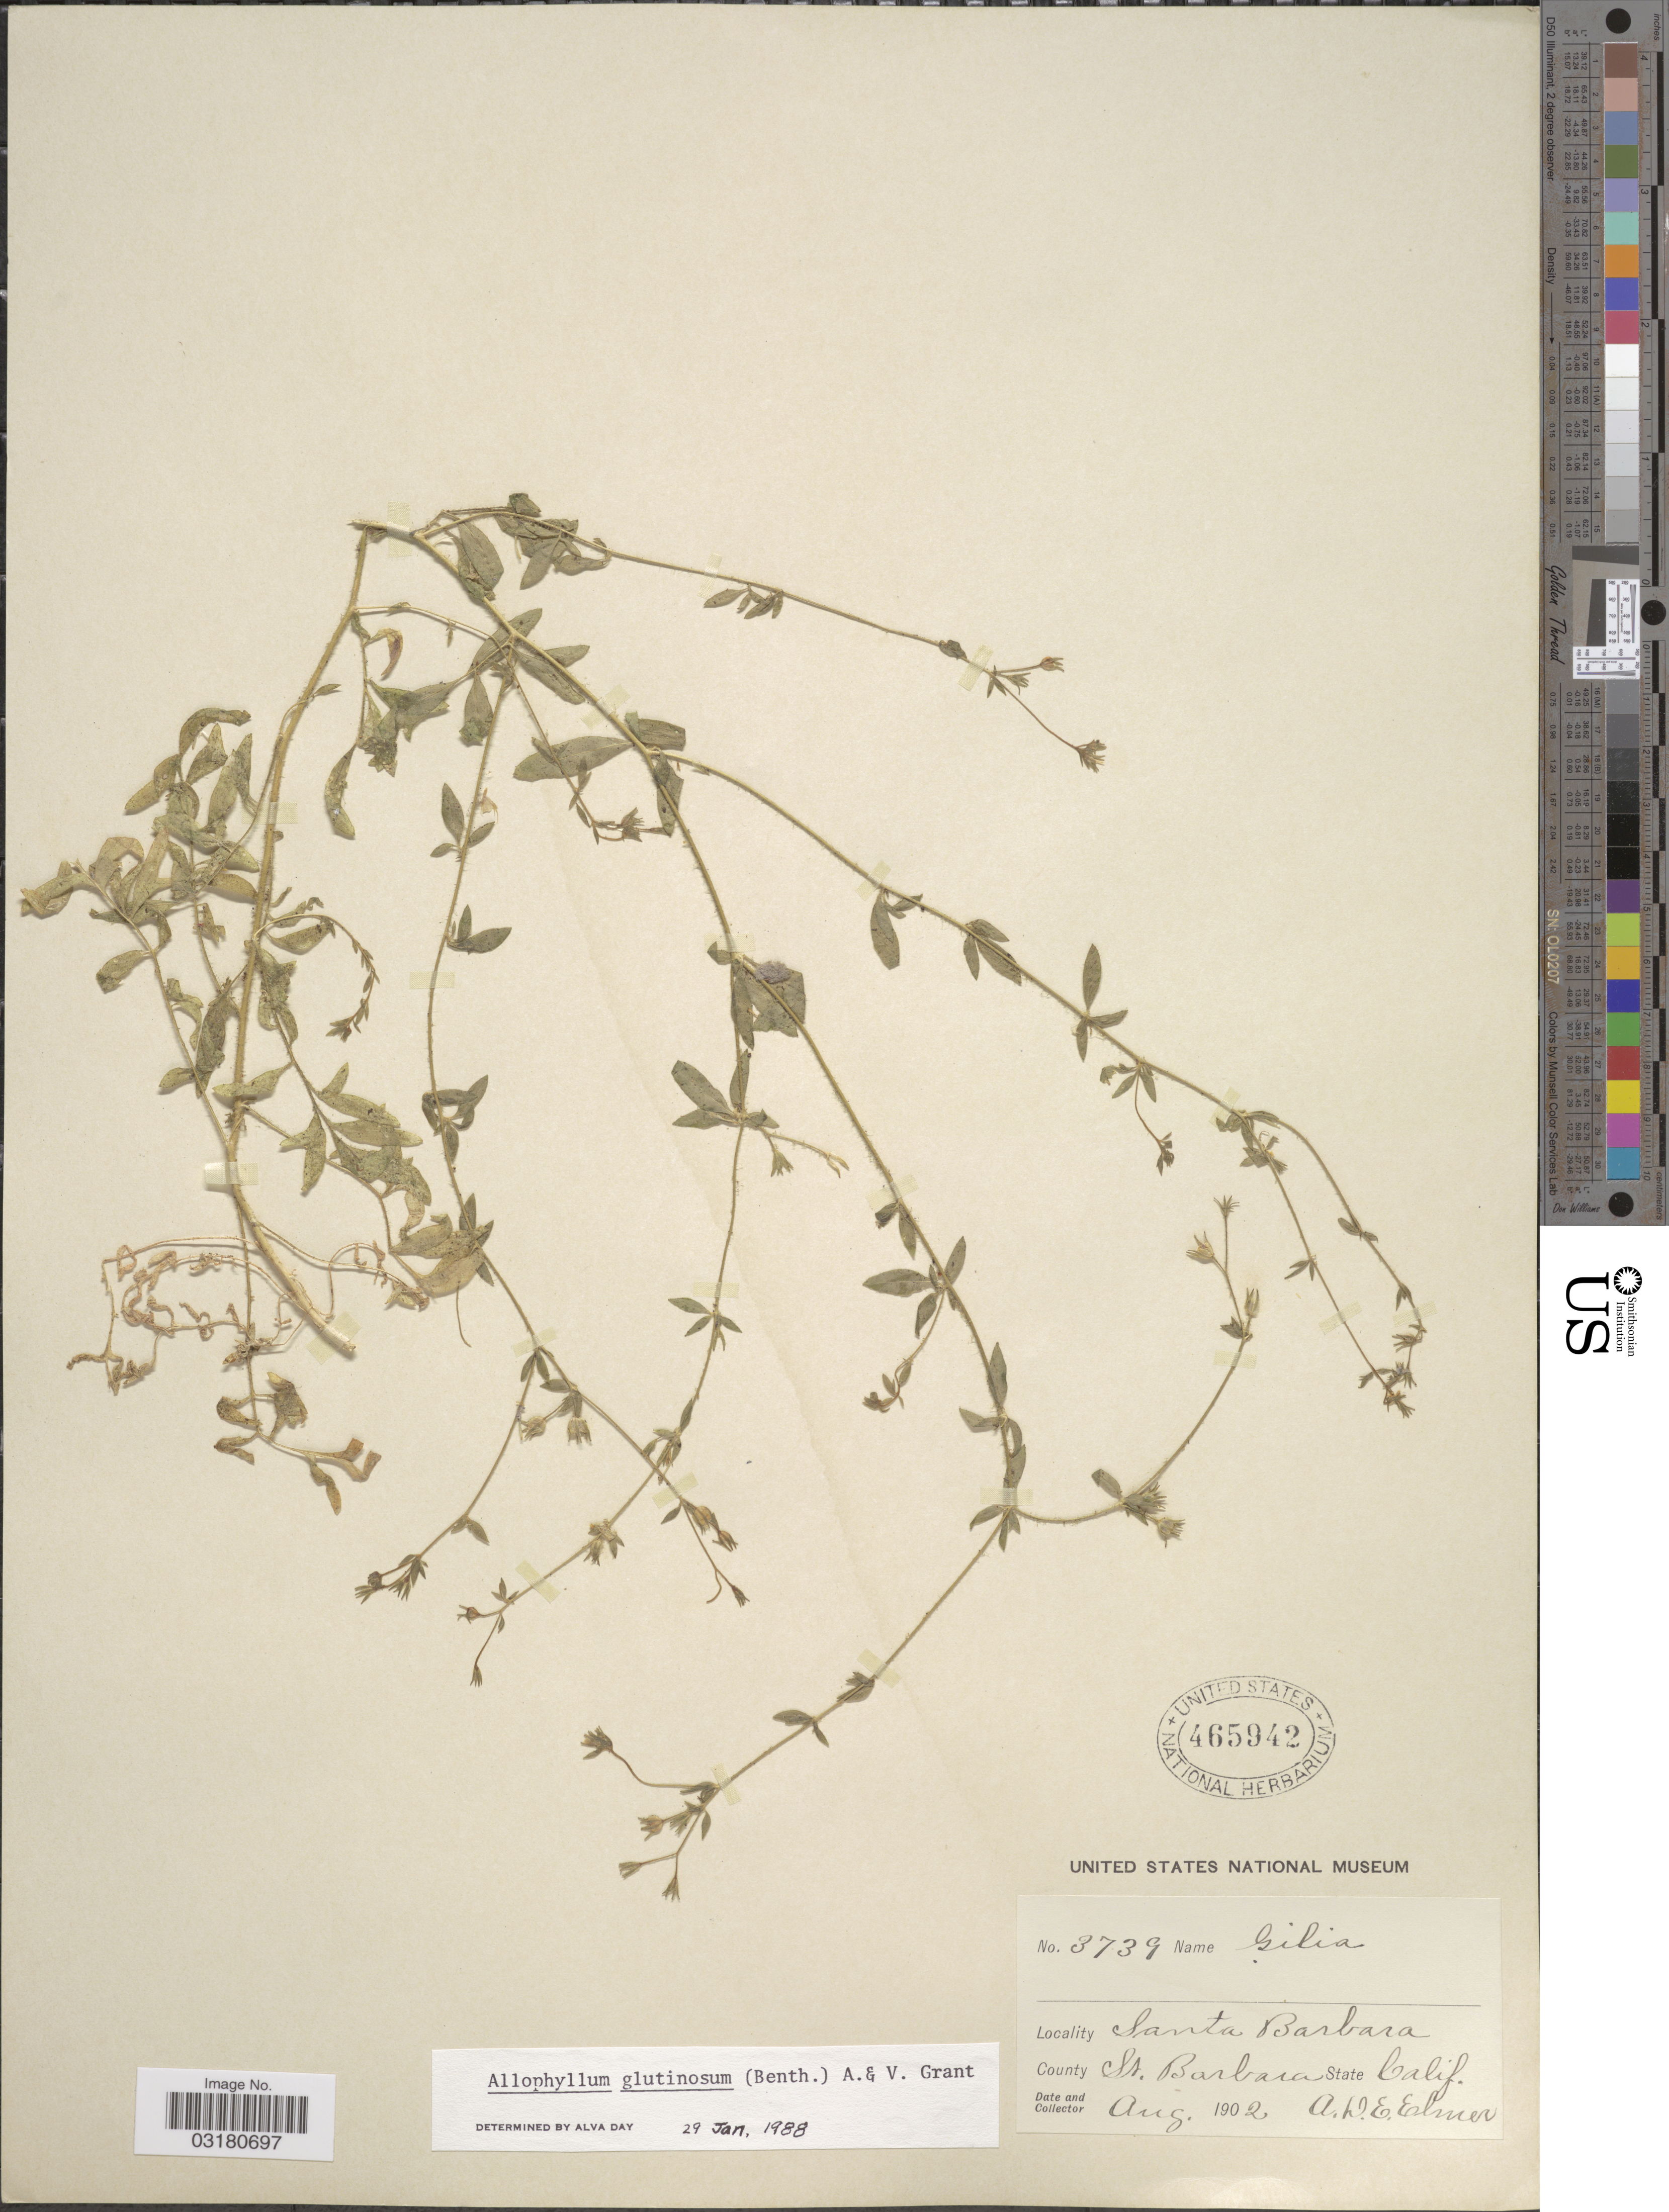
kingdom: Plantae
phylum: Tracheophyta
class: Magnoliopsida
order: Ericales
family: Polemoniaceae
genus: Allophyllum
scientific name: Allophyllum glutinosum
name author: (Benth.) A.D. Grant & V.E. Grant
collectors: A. D. E. Elmer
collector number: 3739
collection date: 1902-08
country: United States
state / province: California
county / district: Santa Barbara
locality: Santa Barbara. County St. Barbara. State Calif.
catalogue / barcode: US 465942